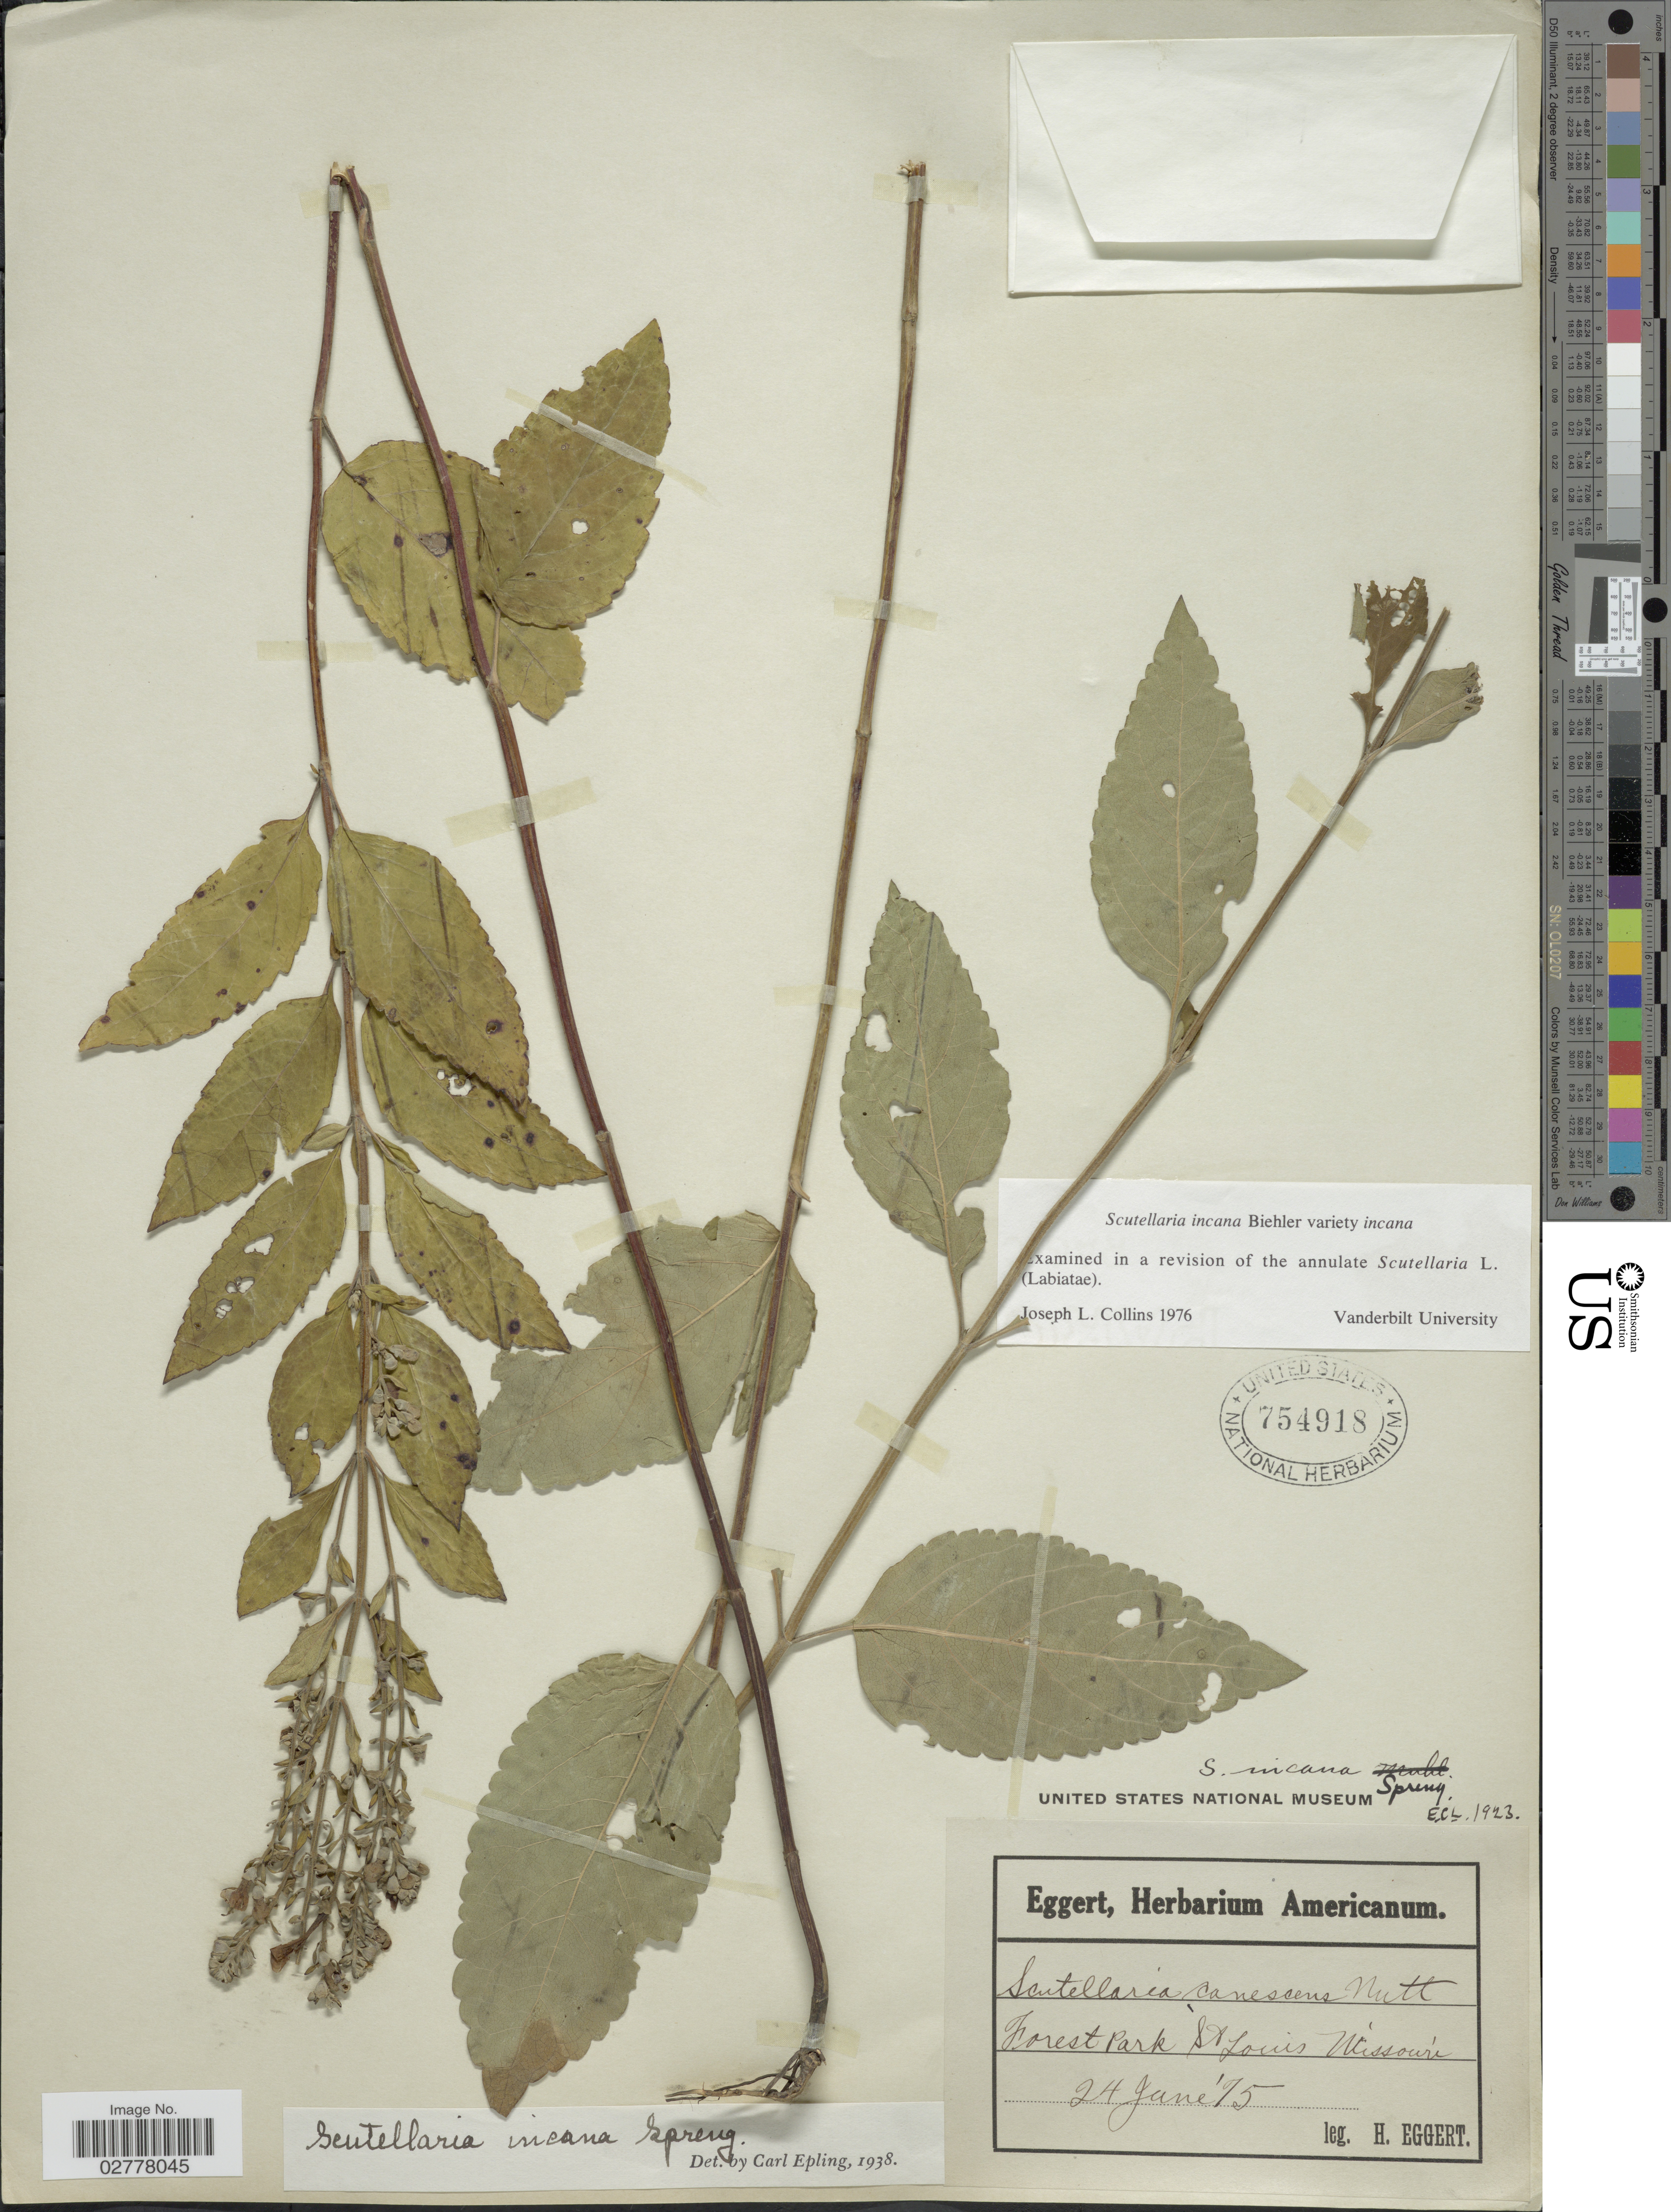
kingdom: Plantae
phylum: Tracheophyta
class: Magnoliopsida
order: Lamiales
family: Lamiaceae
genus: Scutellaria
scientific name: Scutellaria incana var. incana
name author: Biehler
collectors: H. Eggert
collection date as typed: Transcribed d/m/y: 24/6/75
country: United States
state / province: Missouri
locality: Forest Park St. Louis.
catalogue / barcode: US 754918